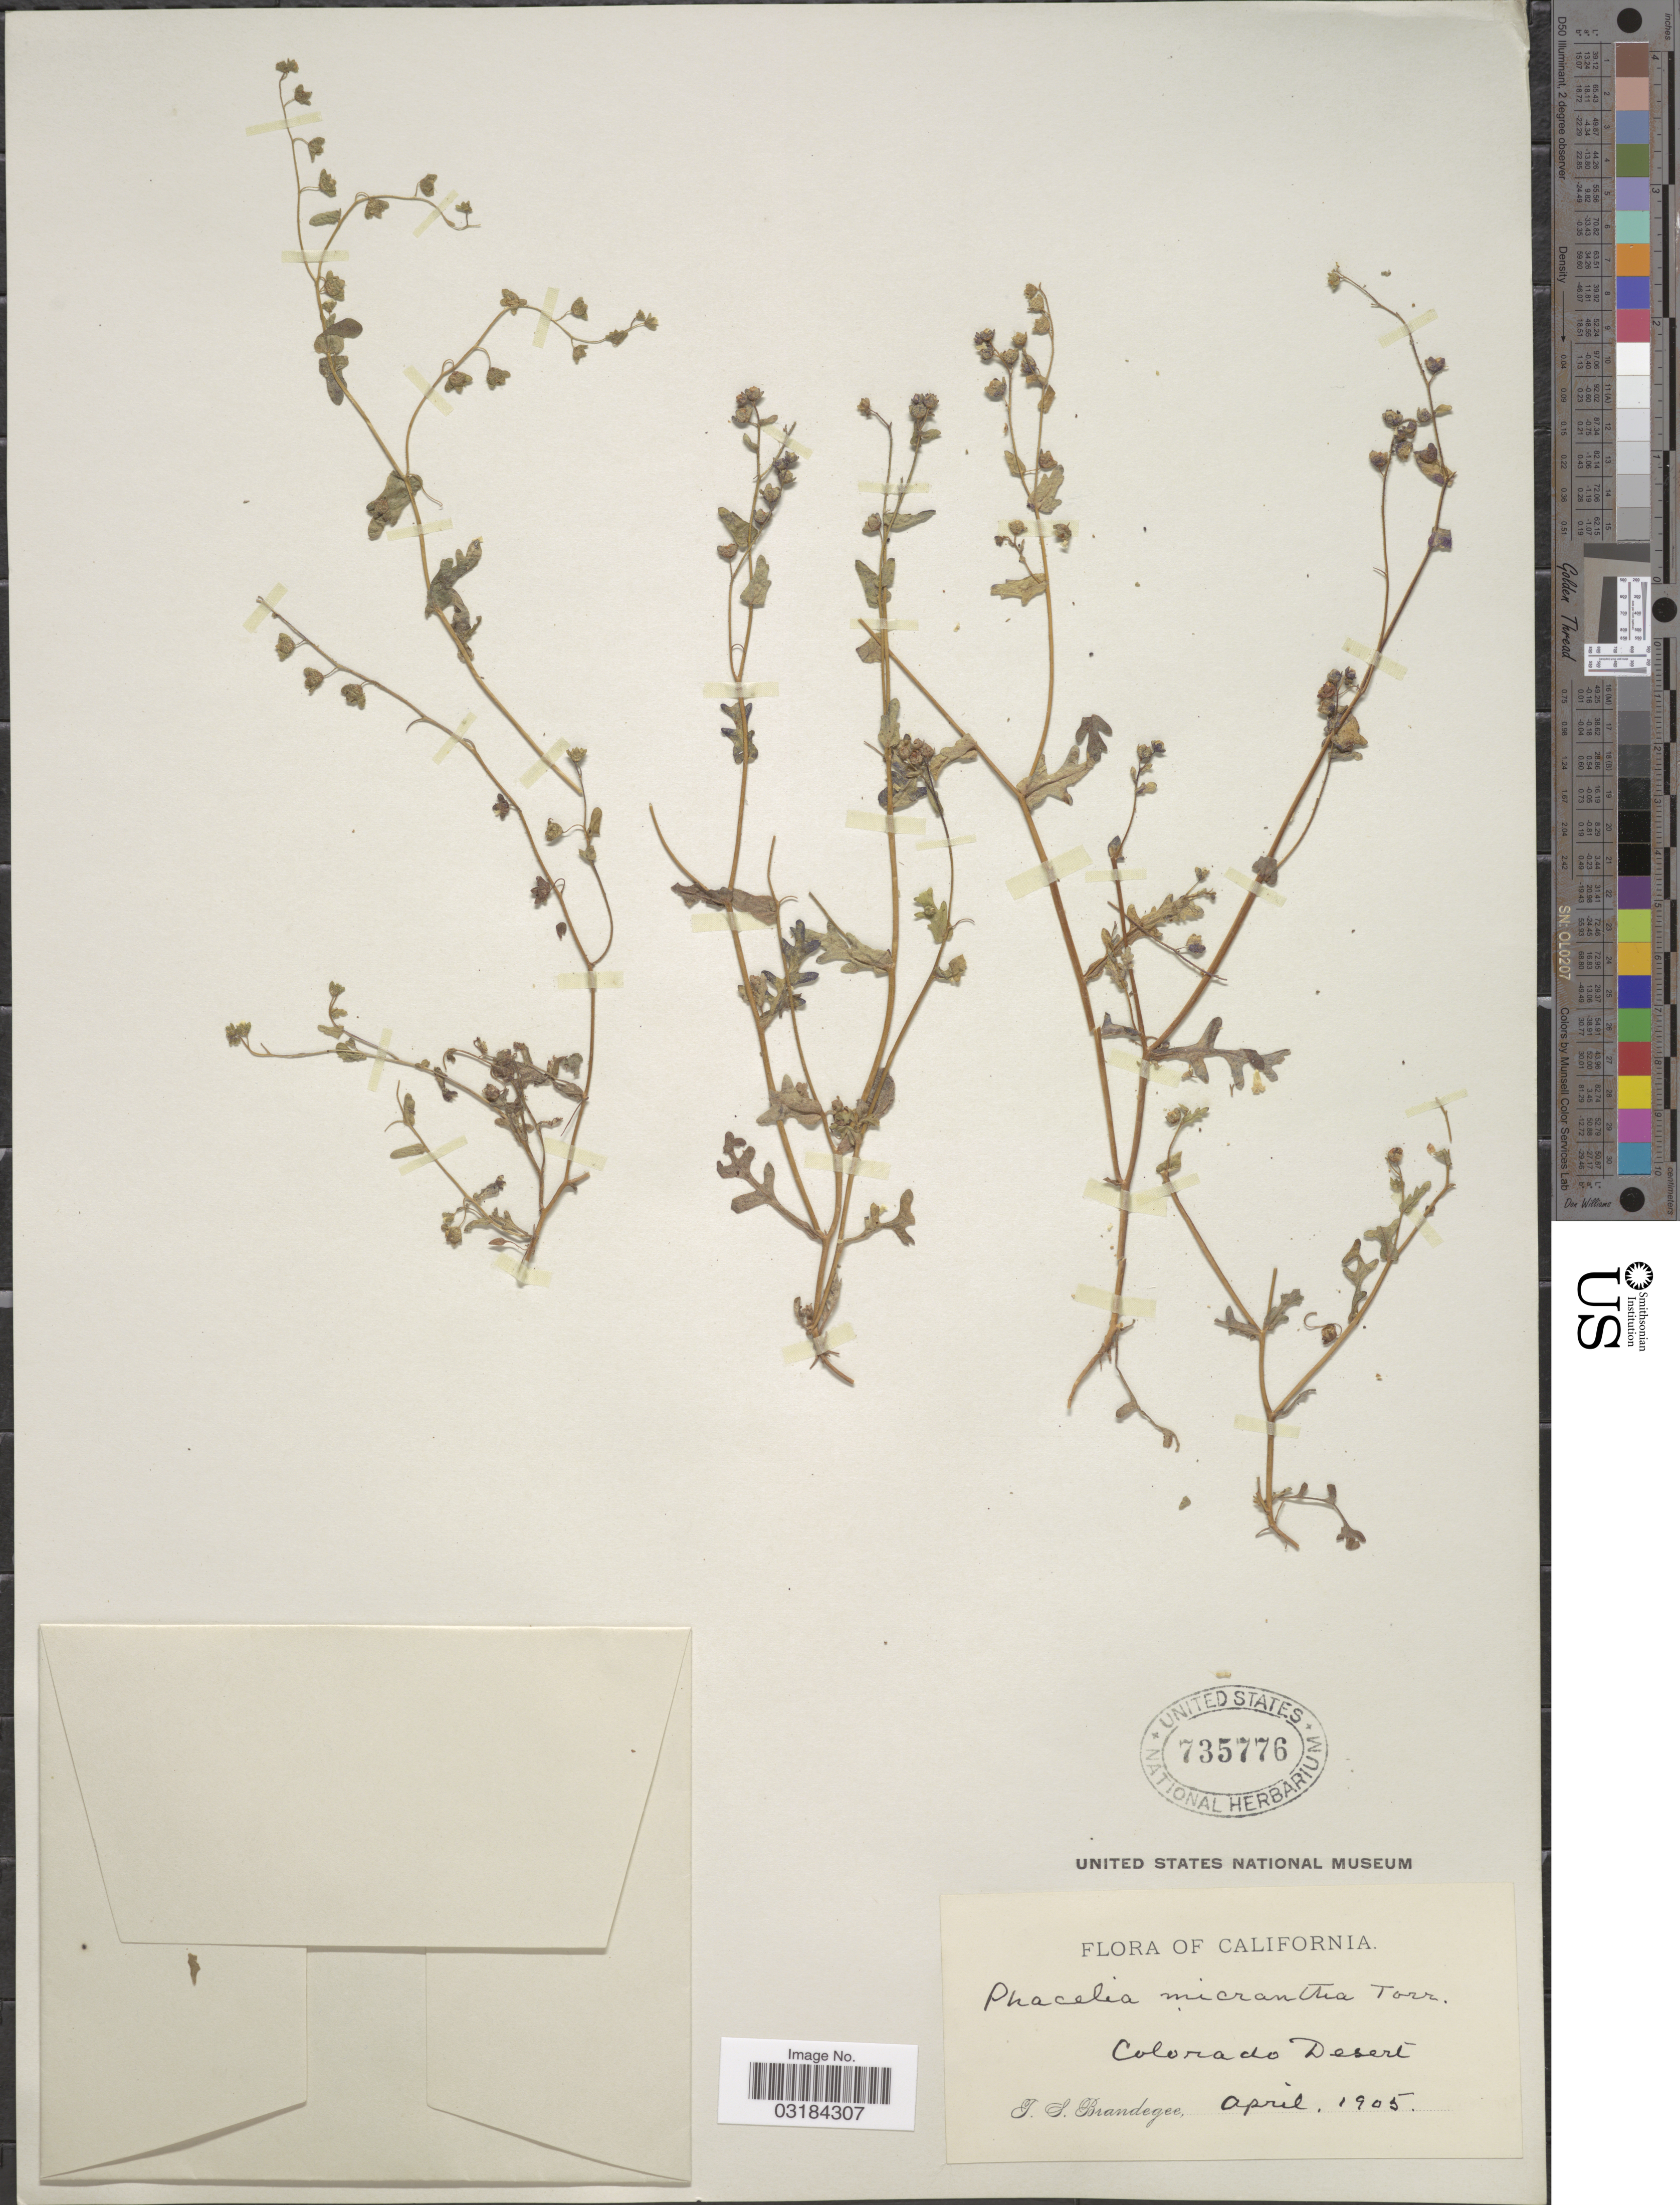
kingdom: Plantae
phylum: Tracheophyta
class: Magnoliopsida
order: Boraginales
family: Hydrophyllaceae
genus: Eucrypta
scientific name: Eucrypta micrantha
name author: (Torr.) A. Heller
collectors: T. S. Brandegee (herbarium)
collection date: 1905-04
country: United States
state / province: California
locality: Colorado Desert.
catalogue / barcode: US 735776